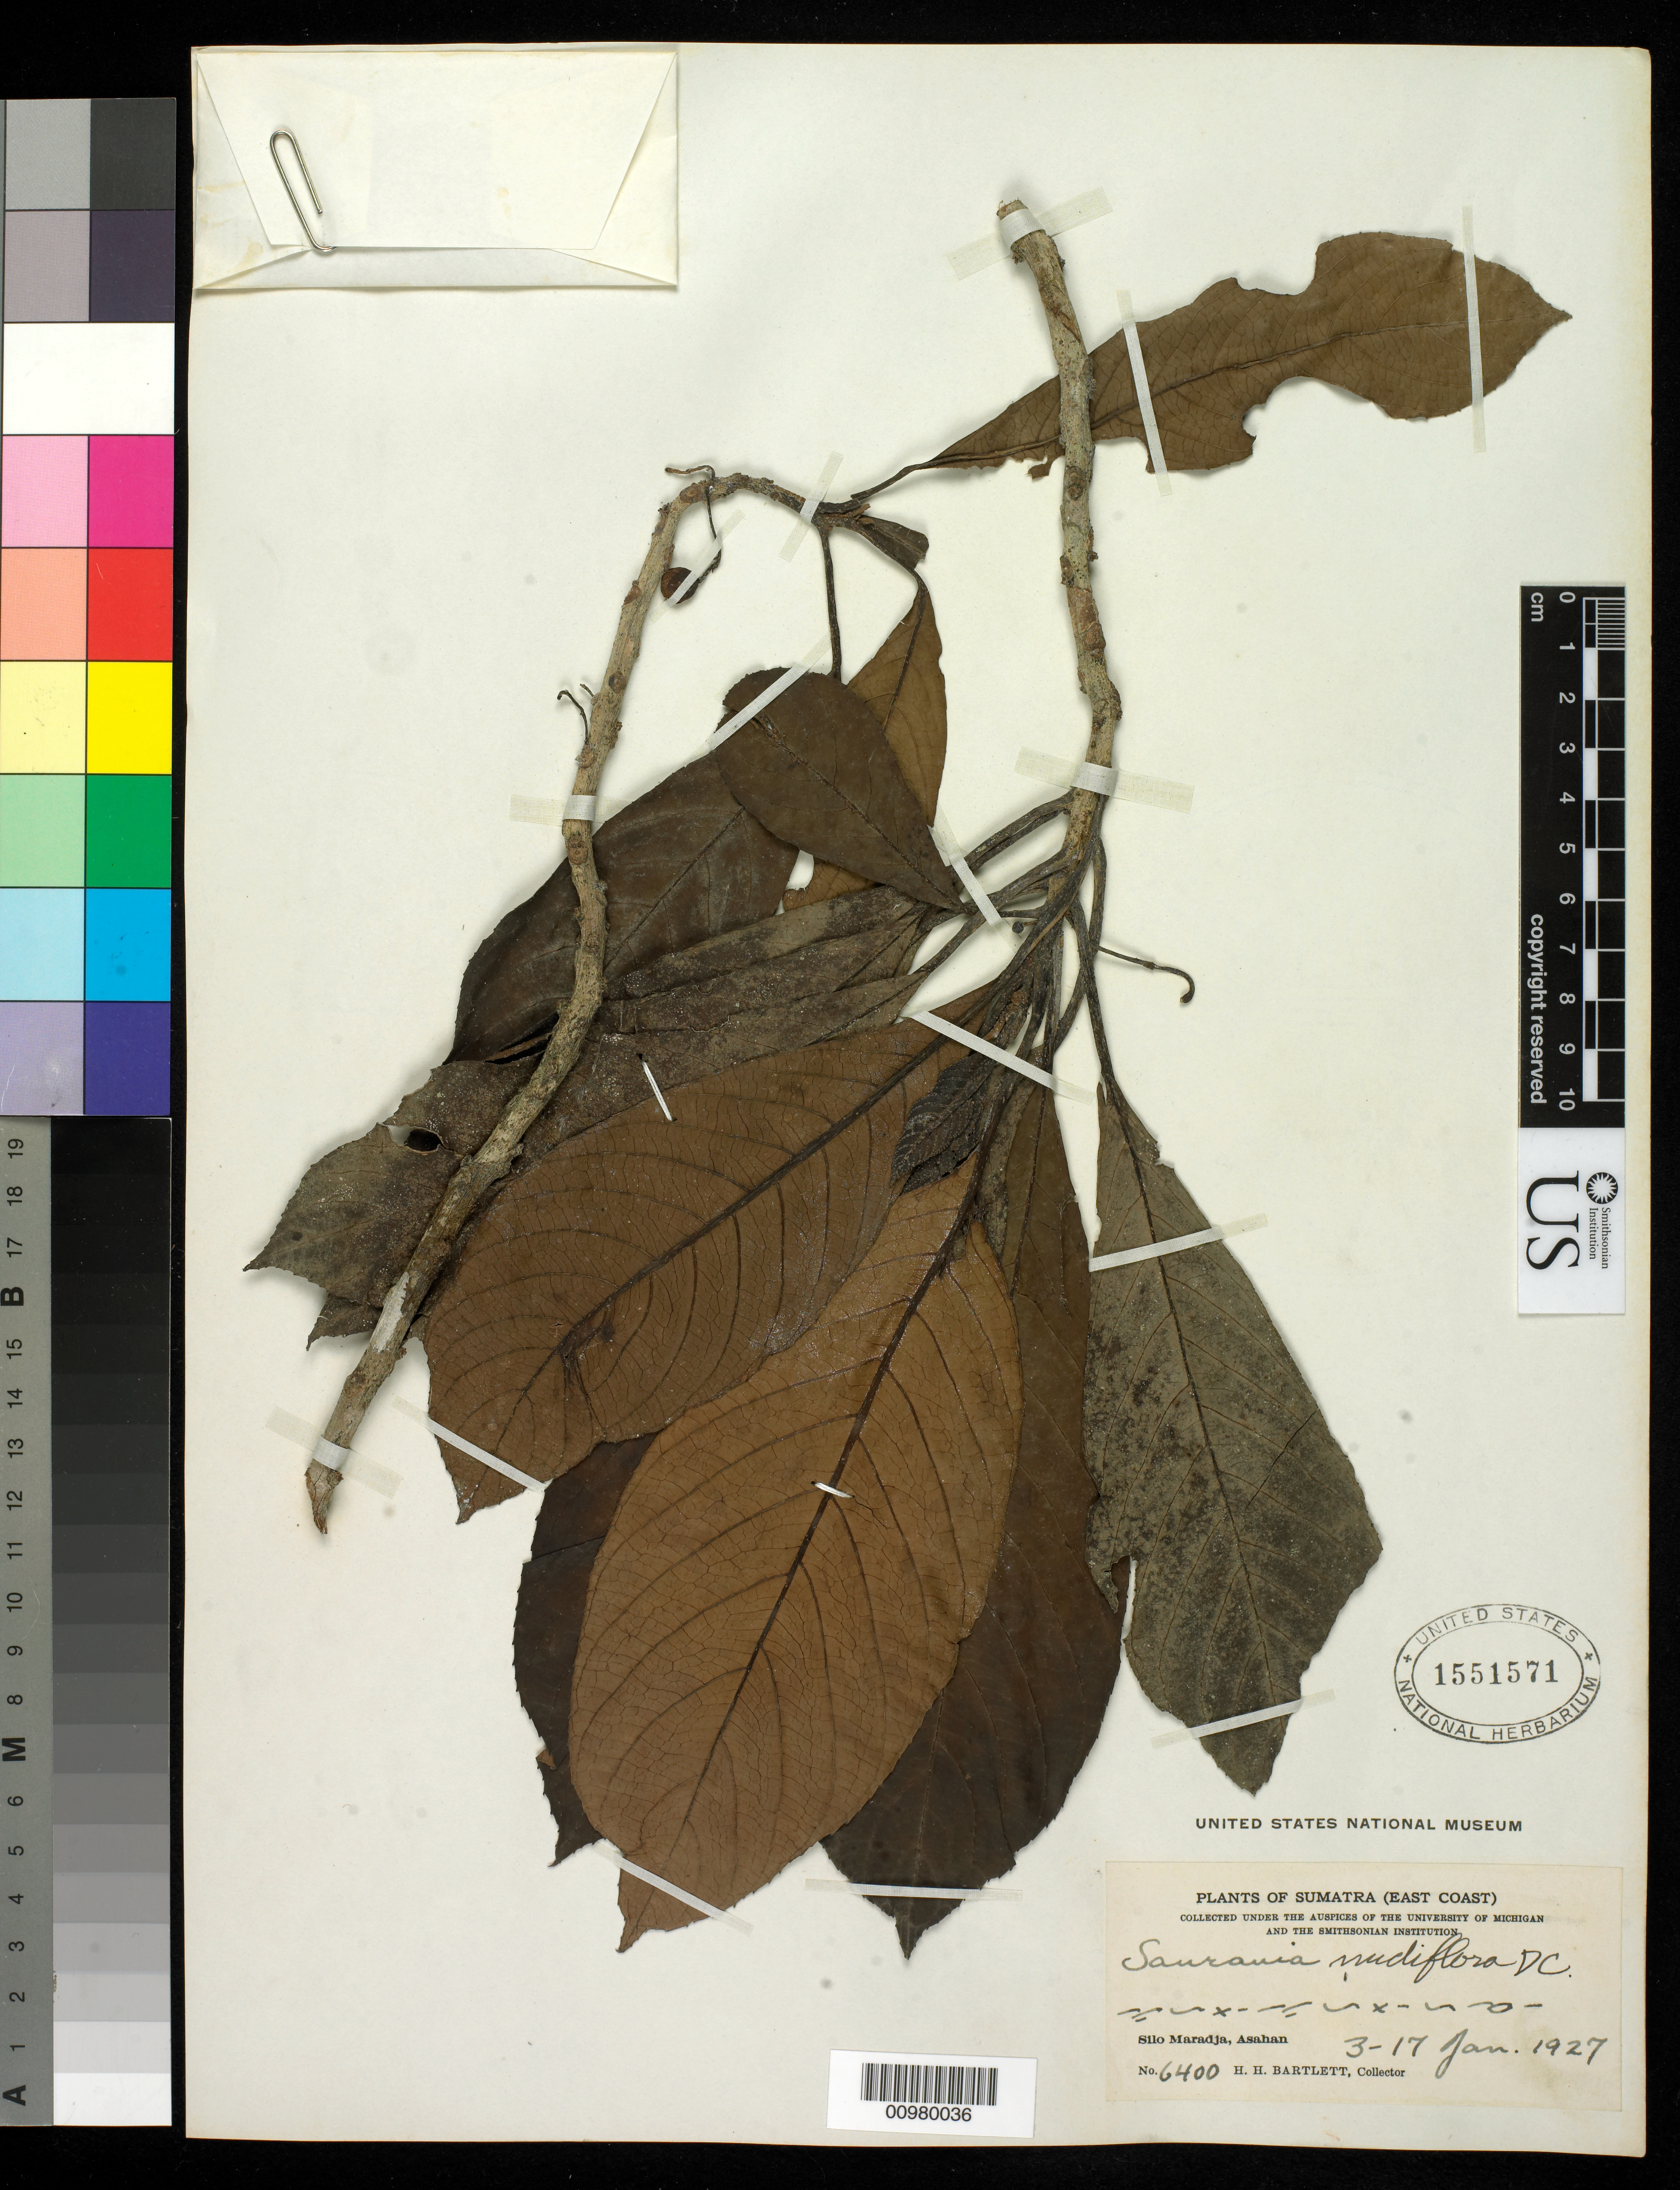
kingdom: Plantae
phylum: Tracheophyta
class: Magnoliopsida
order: Ericales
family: Actinidiaceae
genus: Saurauia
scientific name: Saurauia nudiflora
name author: DC.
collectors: H. H. Bartlett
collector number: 6400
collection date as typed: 03 Jan 1927 to 17 Jan 1927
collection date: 1927-01-03/1927-01-17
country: Indonesia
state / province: Sumatra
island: Sumatra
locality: Silo Maradja, Asahan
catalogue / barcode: US 1551571